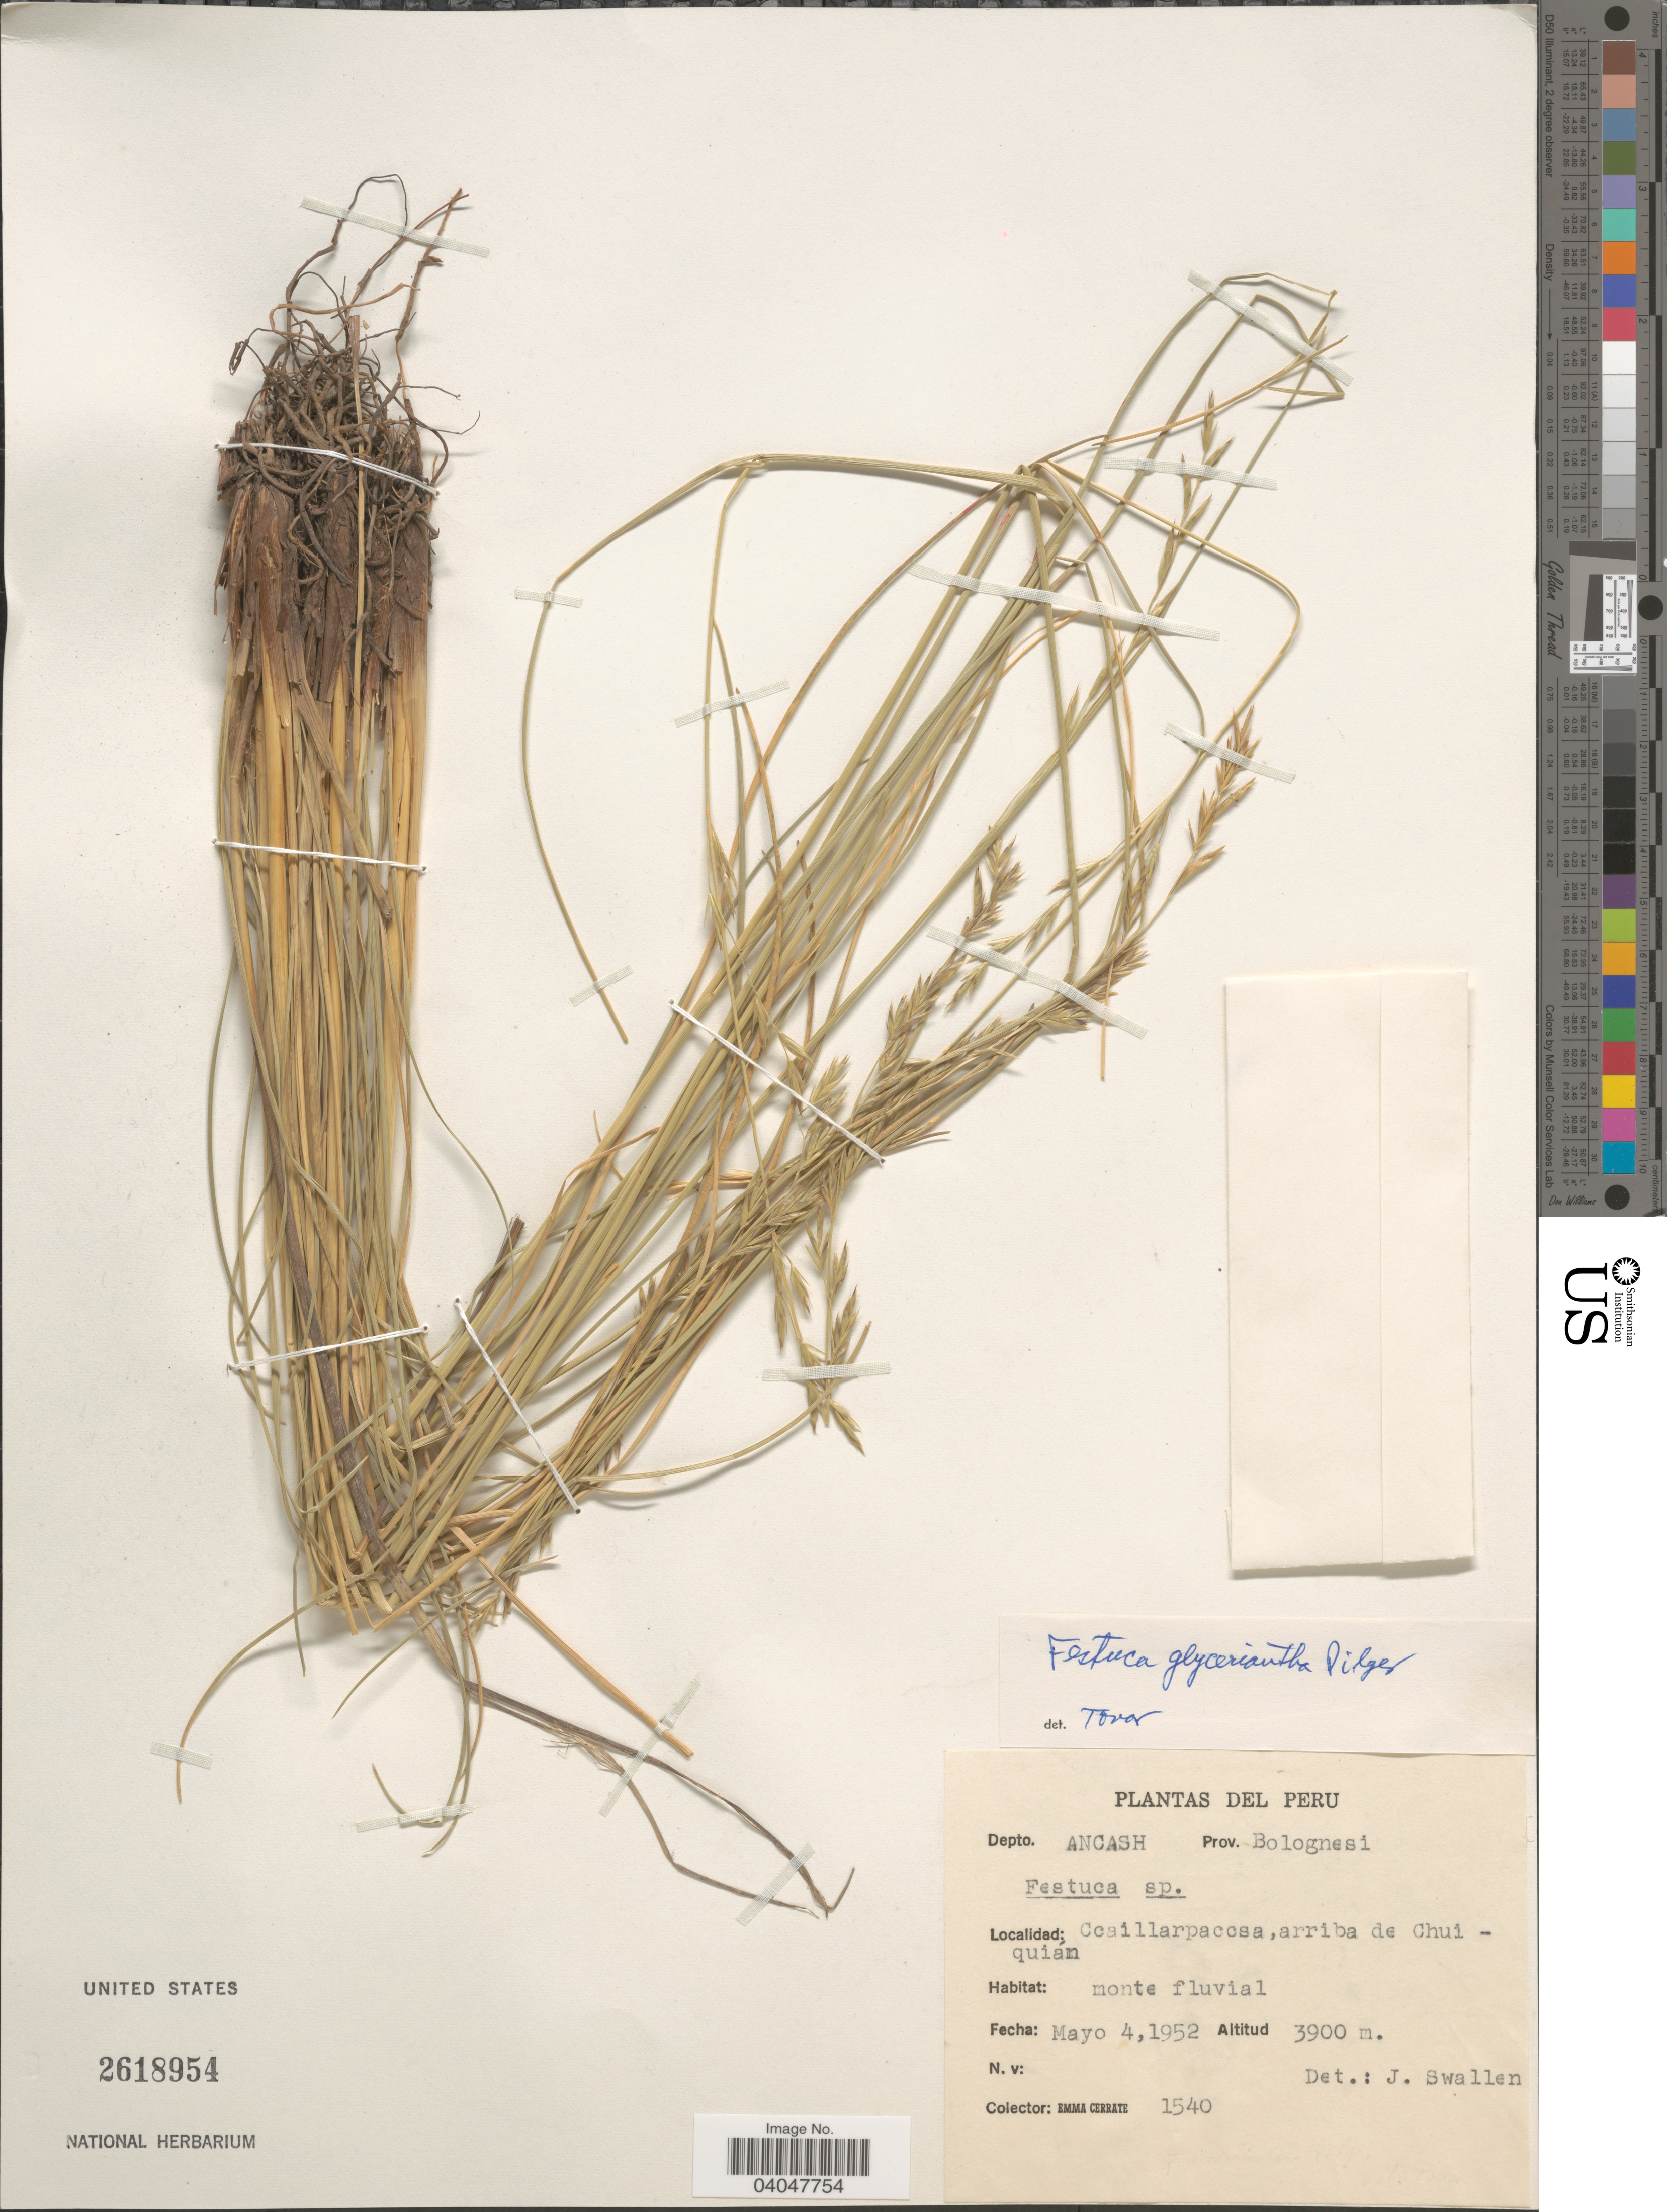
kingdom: Plantae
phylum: Tracheophyta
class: Liliopsida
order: Poales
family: Poaceae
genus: Festuca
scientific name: Festuca glyceriantha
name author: Pilg.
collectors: E. Cerrate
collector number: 1540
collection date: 1952-05-04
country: Peru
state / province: Ancash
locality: Depto. Ancash. Prov. Bolognesi. Ccaillarpaccsa,arriba de Chuiquián.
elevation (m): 3900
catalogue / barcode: US 2618954